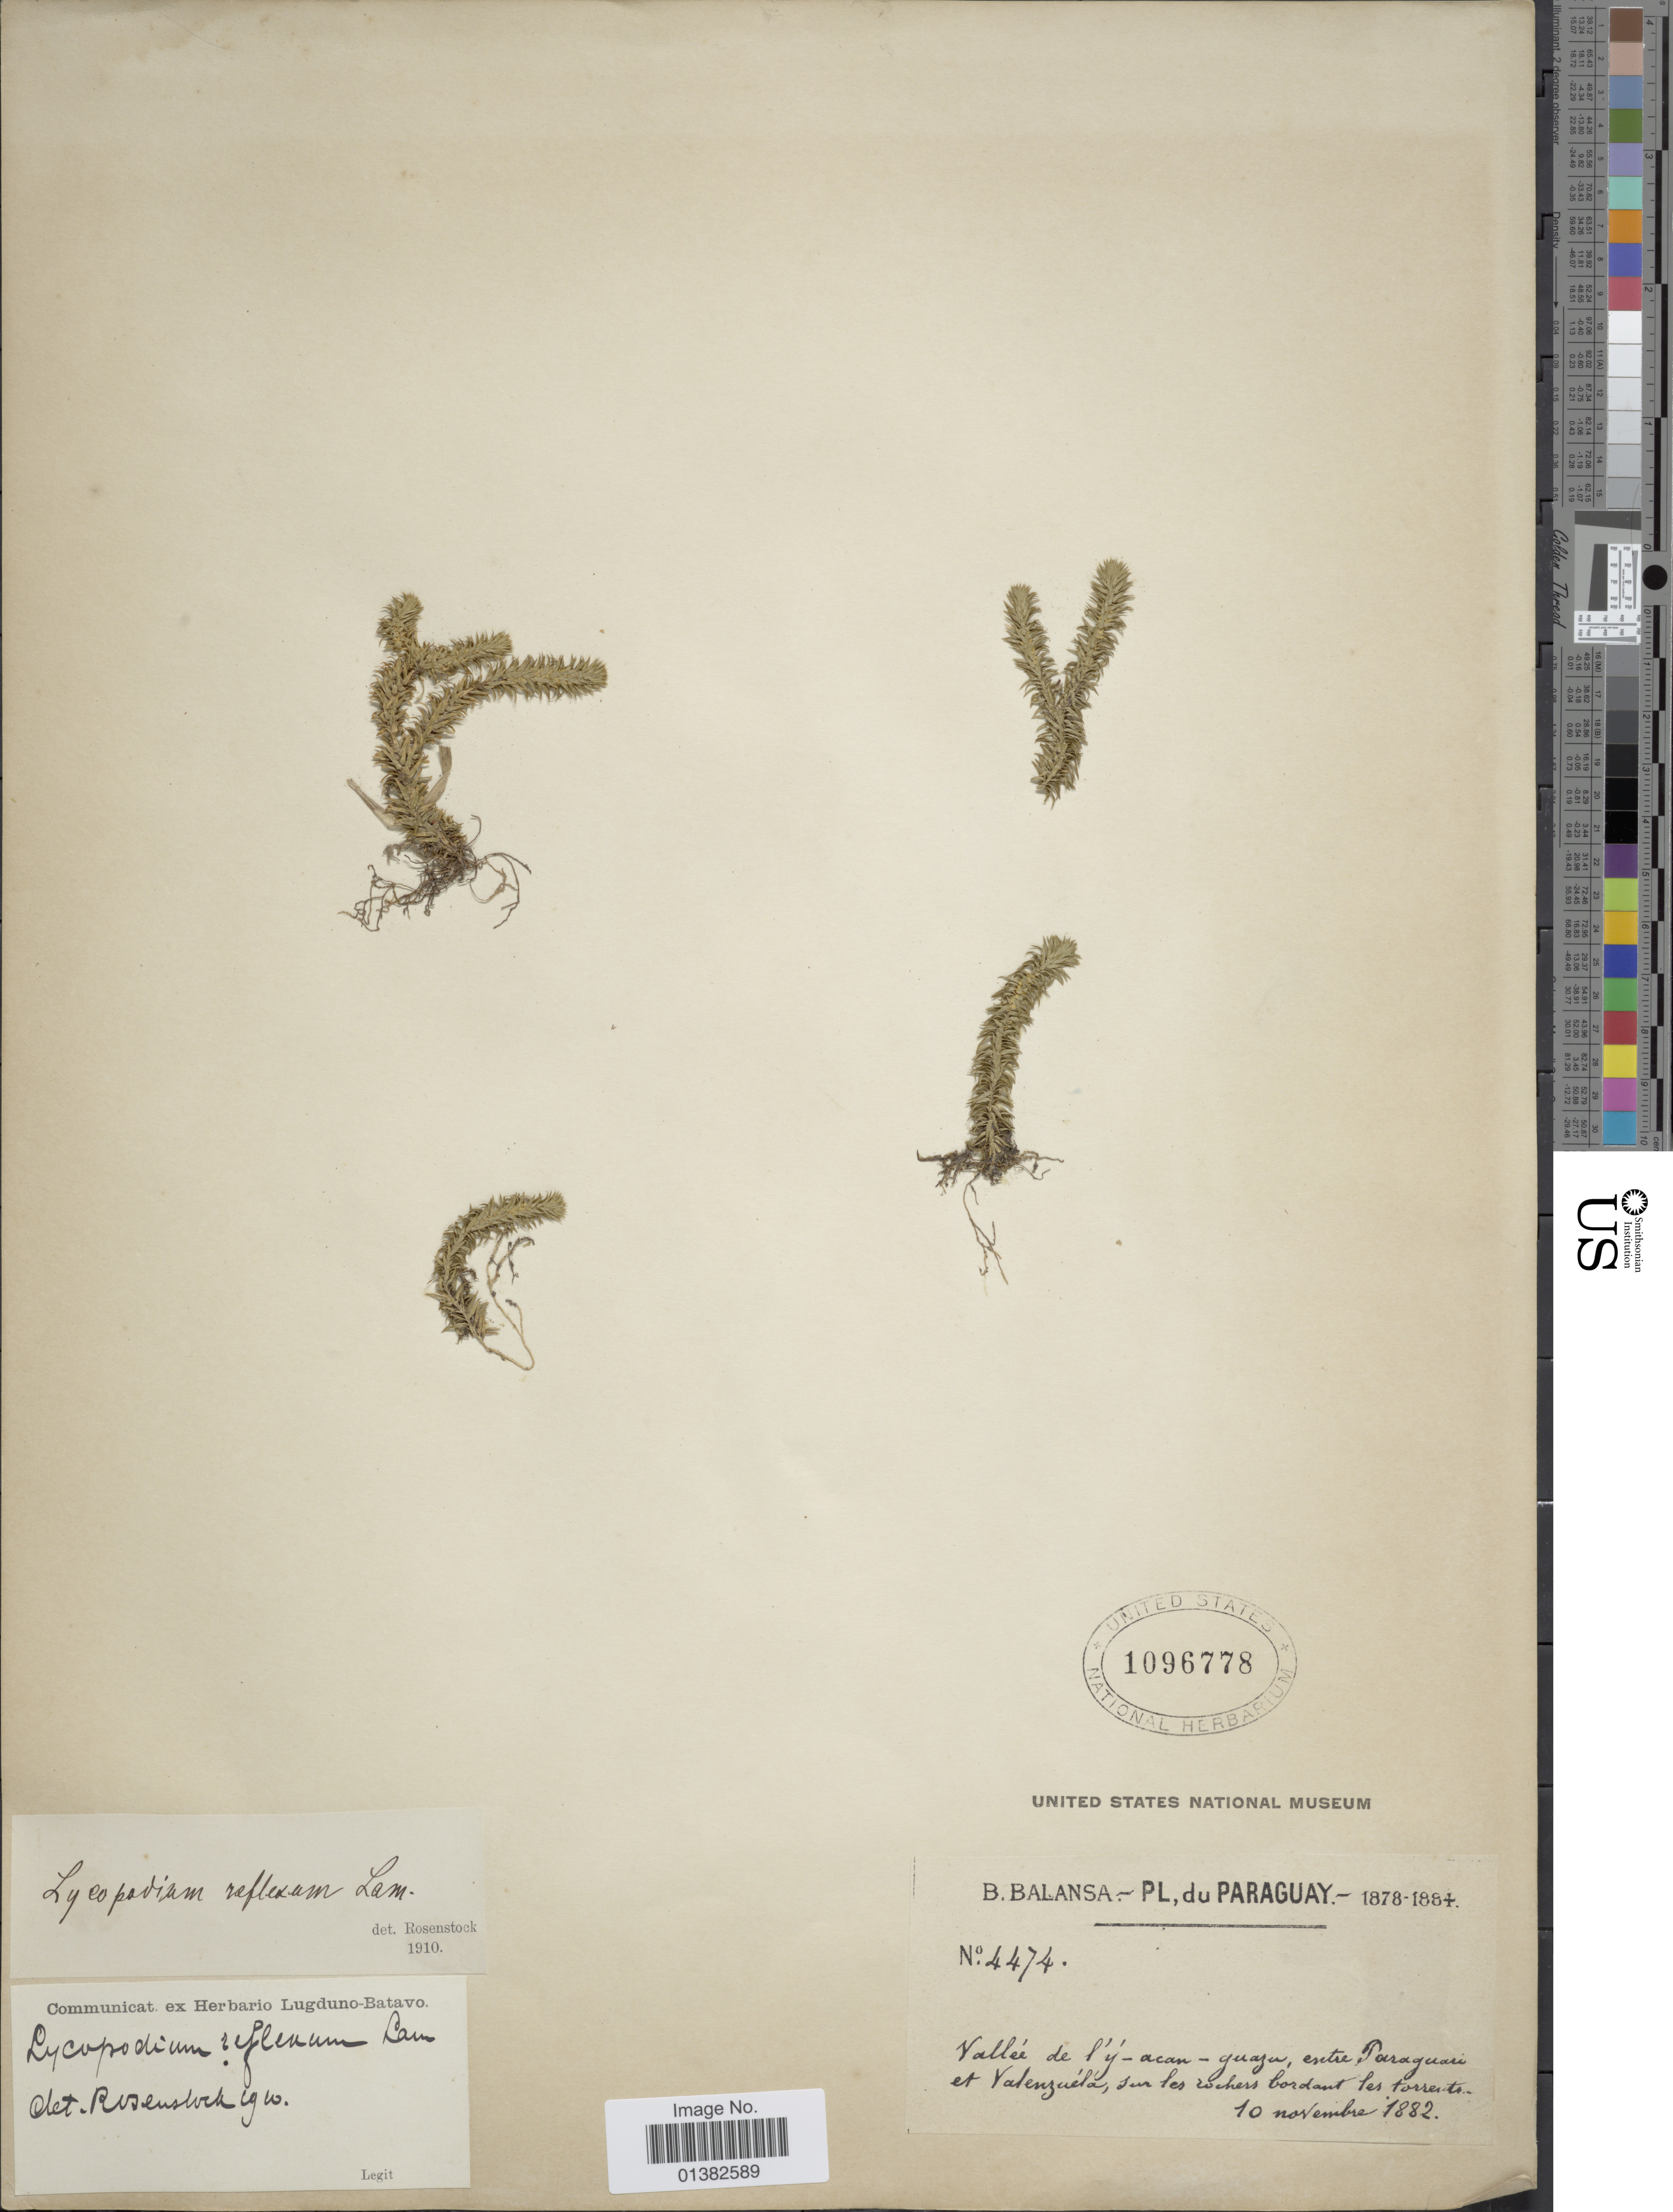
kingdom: Plantae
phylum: Tracheophyta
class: Lycopodiopsida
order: Lycopodiales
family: Lycopodiaceae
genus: Phlegmariurus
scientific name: Phlegmariurus reflexus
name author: (Lam.) B. Øllg.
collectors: B. Balansa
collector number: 4474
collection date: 1882-11-10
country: Paraguay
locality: Valleé de l'ý-acan-guaza, entre Paraguari et Valenzuéla, sur les rochers bordant les torrents [interpreted]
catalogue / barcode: US 1096778